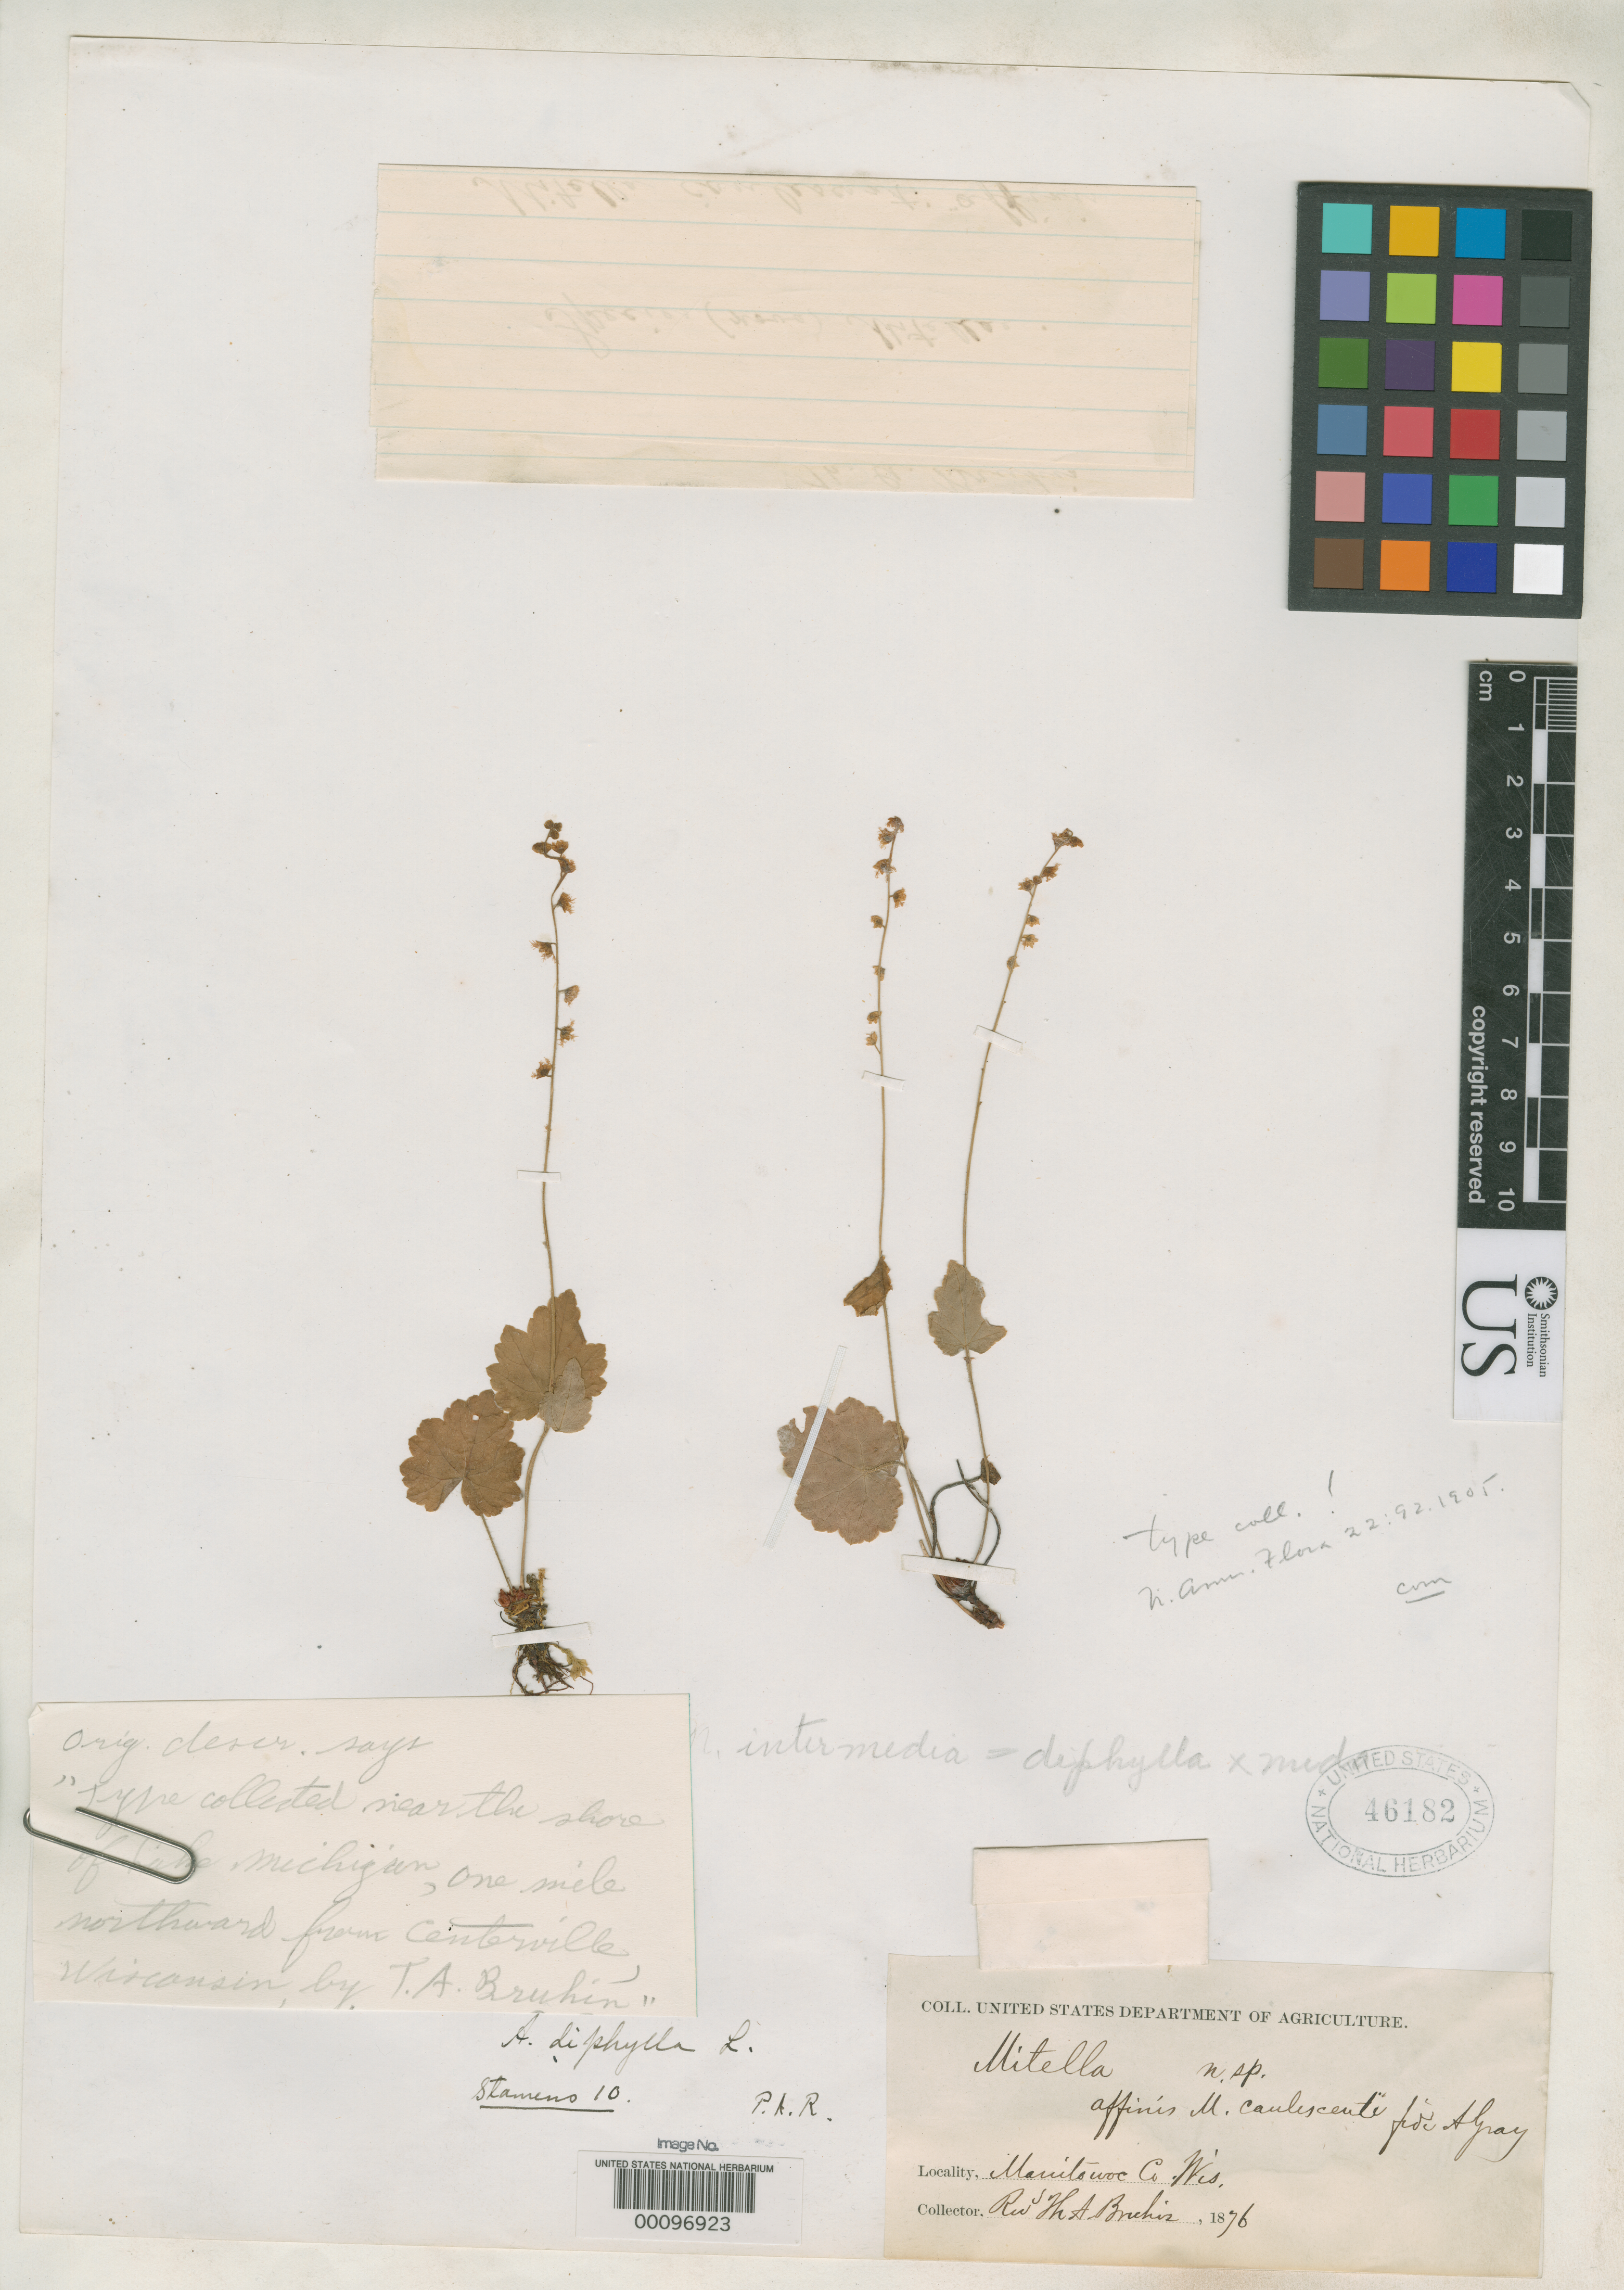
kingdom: Plantae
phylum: Tracheophyta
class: Magnoliopsida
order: Saxifragales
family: Saxifragaceae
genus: Mitella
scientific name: Mitella intermedia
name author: Bruhin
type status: Type Collection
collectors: T. Bruhin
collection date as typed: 1876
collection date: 1876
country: United States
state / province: Wisconsin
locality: Manilawa.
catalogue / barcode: US 46182